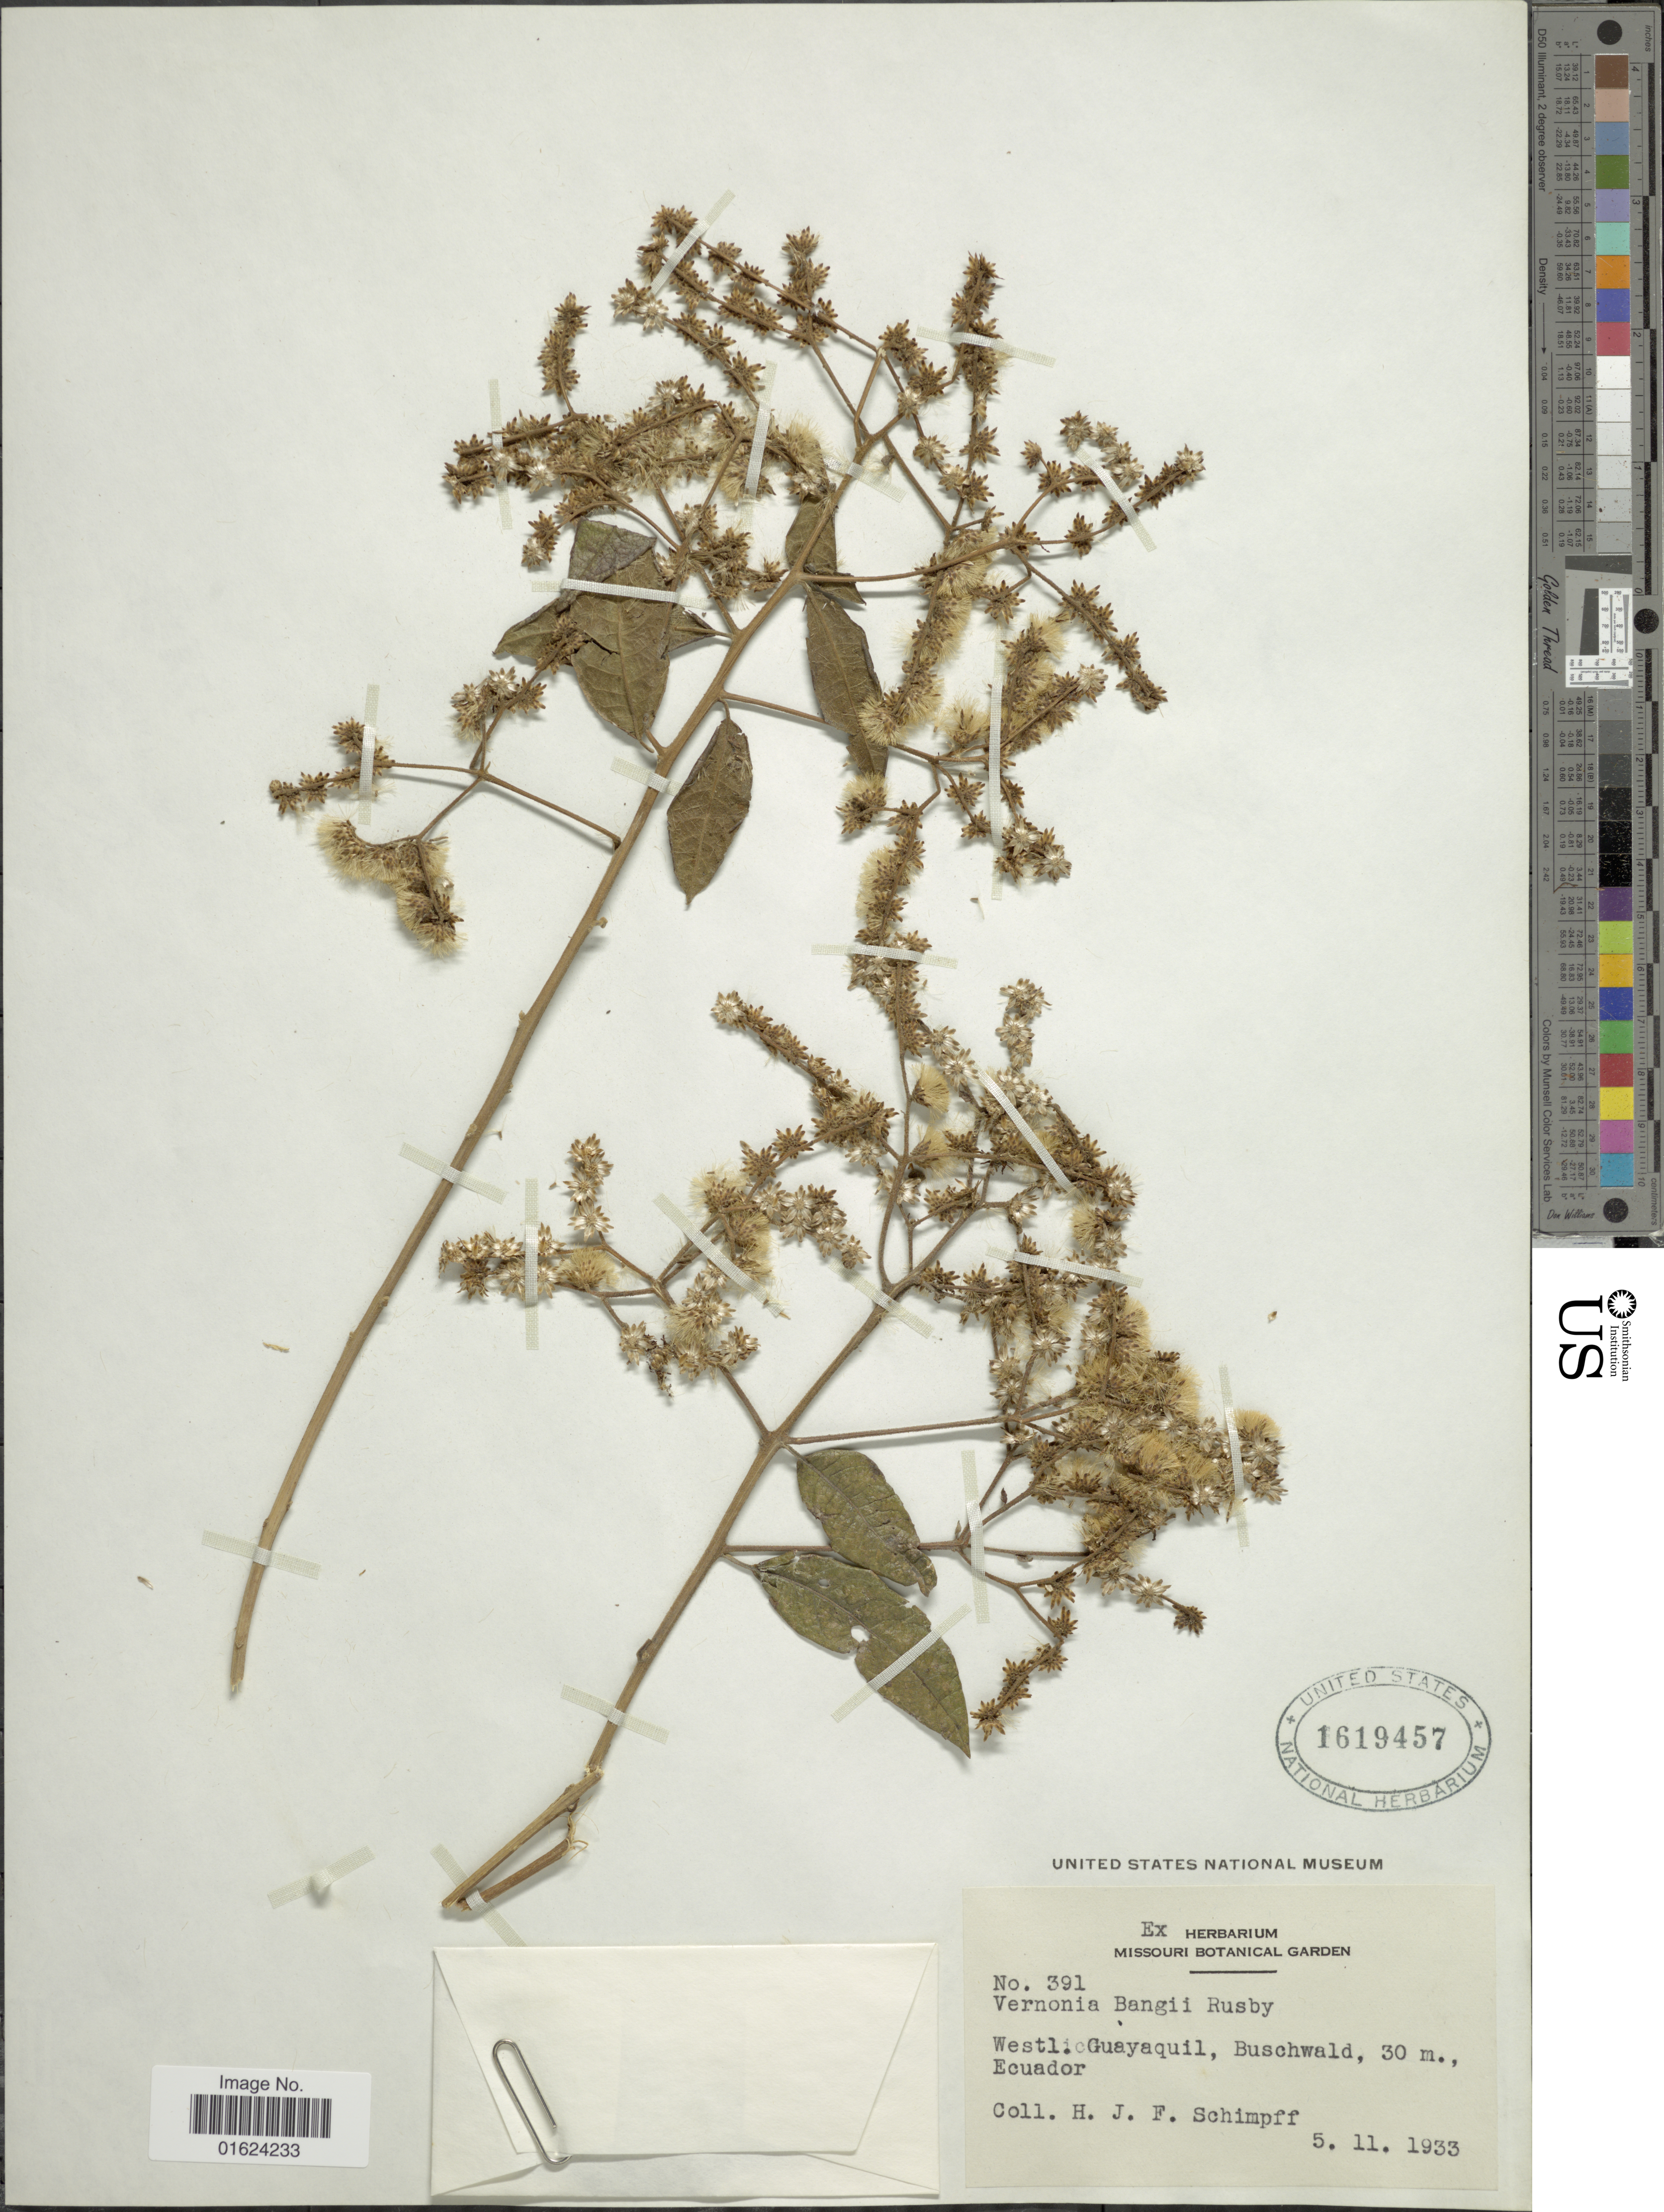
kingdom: Plantae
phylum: Tracheophyta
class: Magnoliopsida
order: Asterales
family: Asteraceae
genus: Vernonanthura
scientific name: Vernonanthura patens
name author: (Kunth) H. Rob.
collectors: H. Schimpff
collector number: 391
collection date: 1933-11-05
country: Ecuador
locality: Westl. Guayaquil, Bushwald, Ecuador.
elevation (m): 30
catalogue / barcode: US 1619457